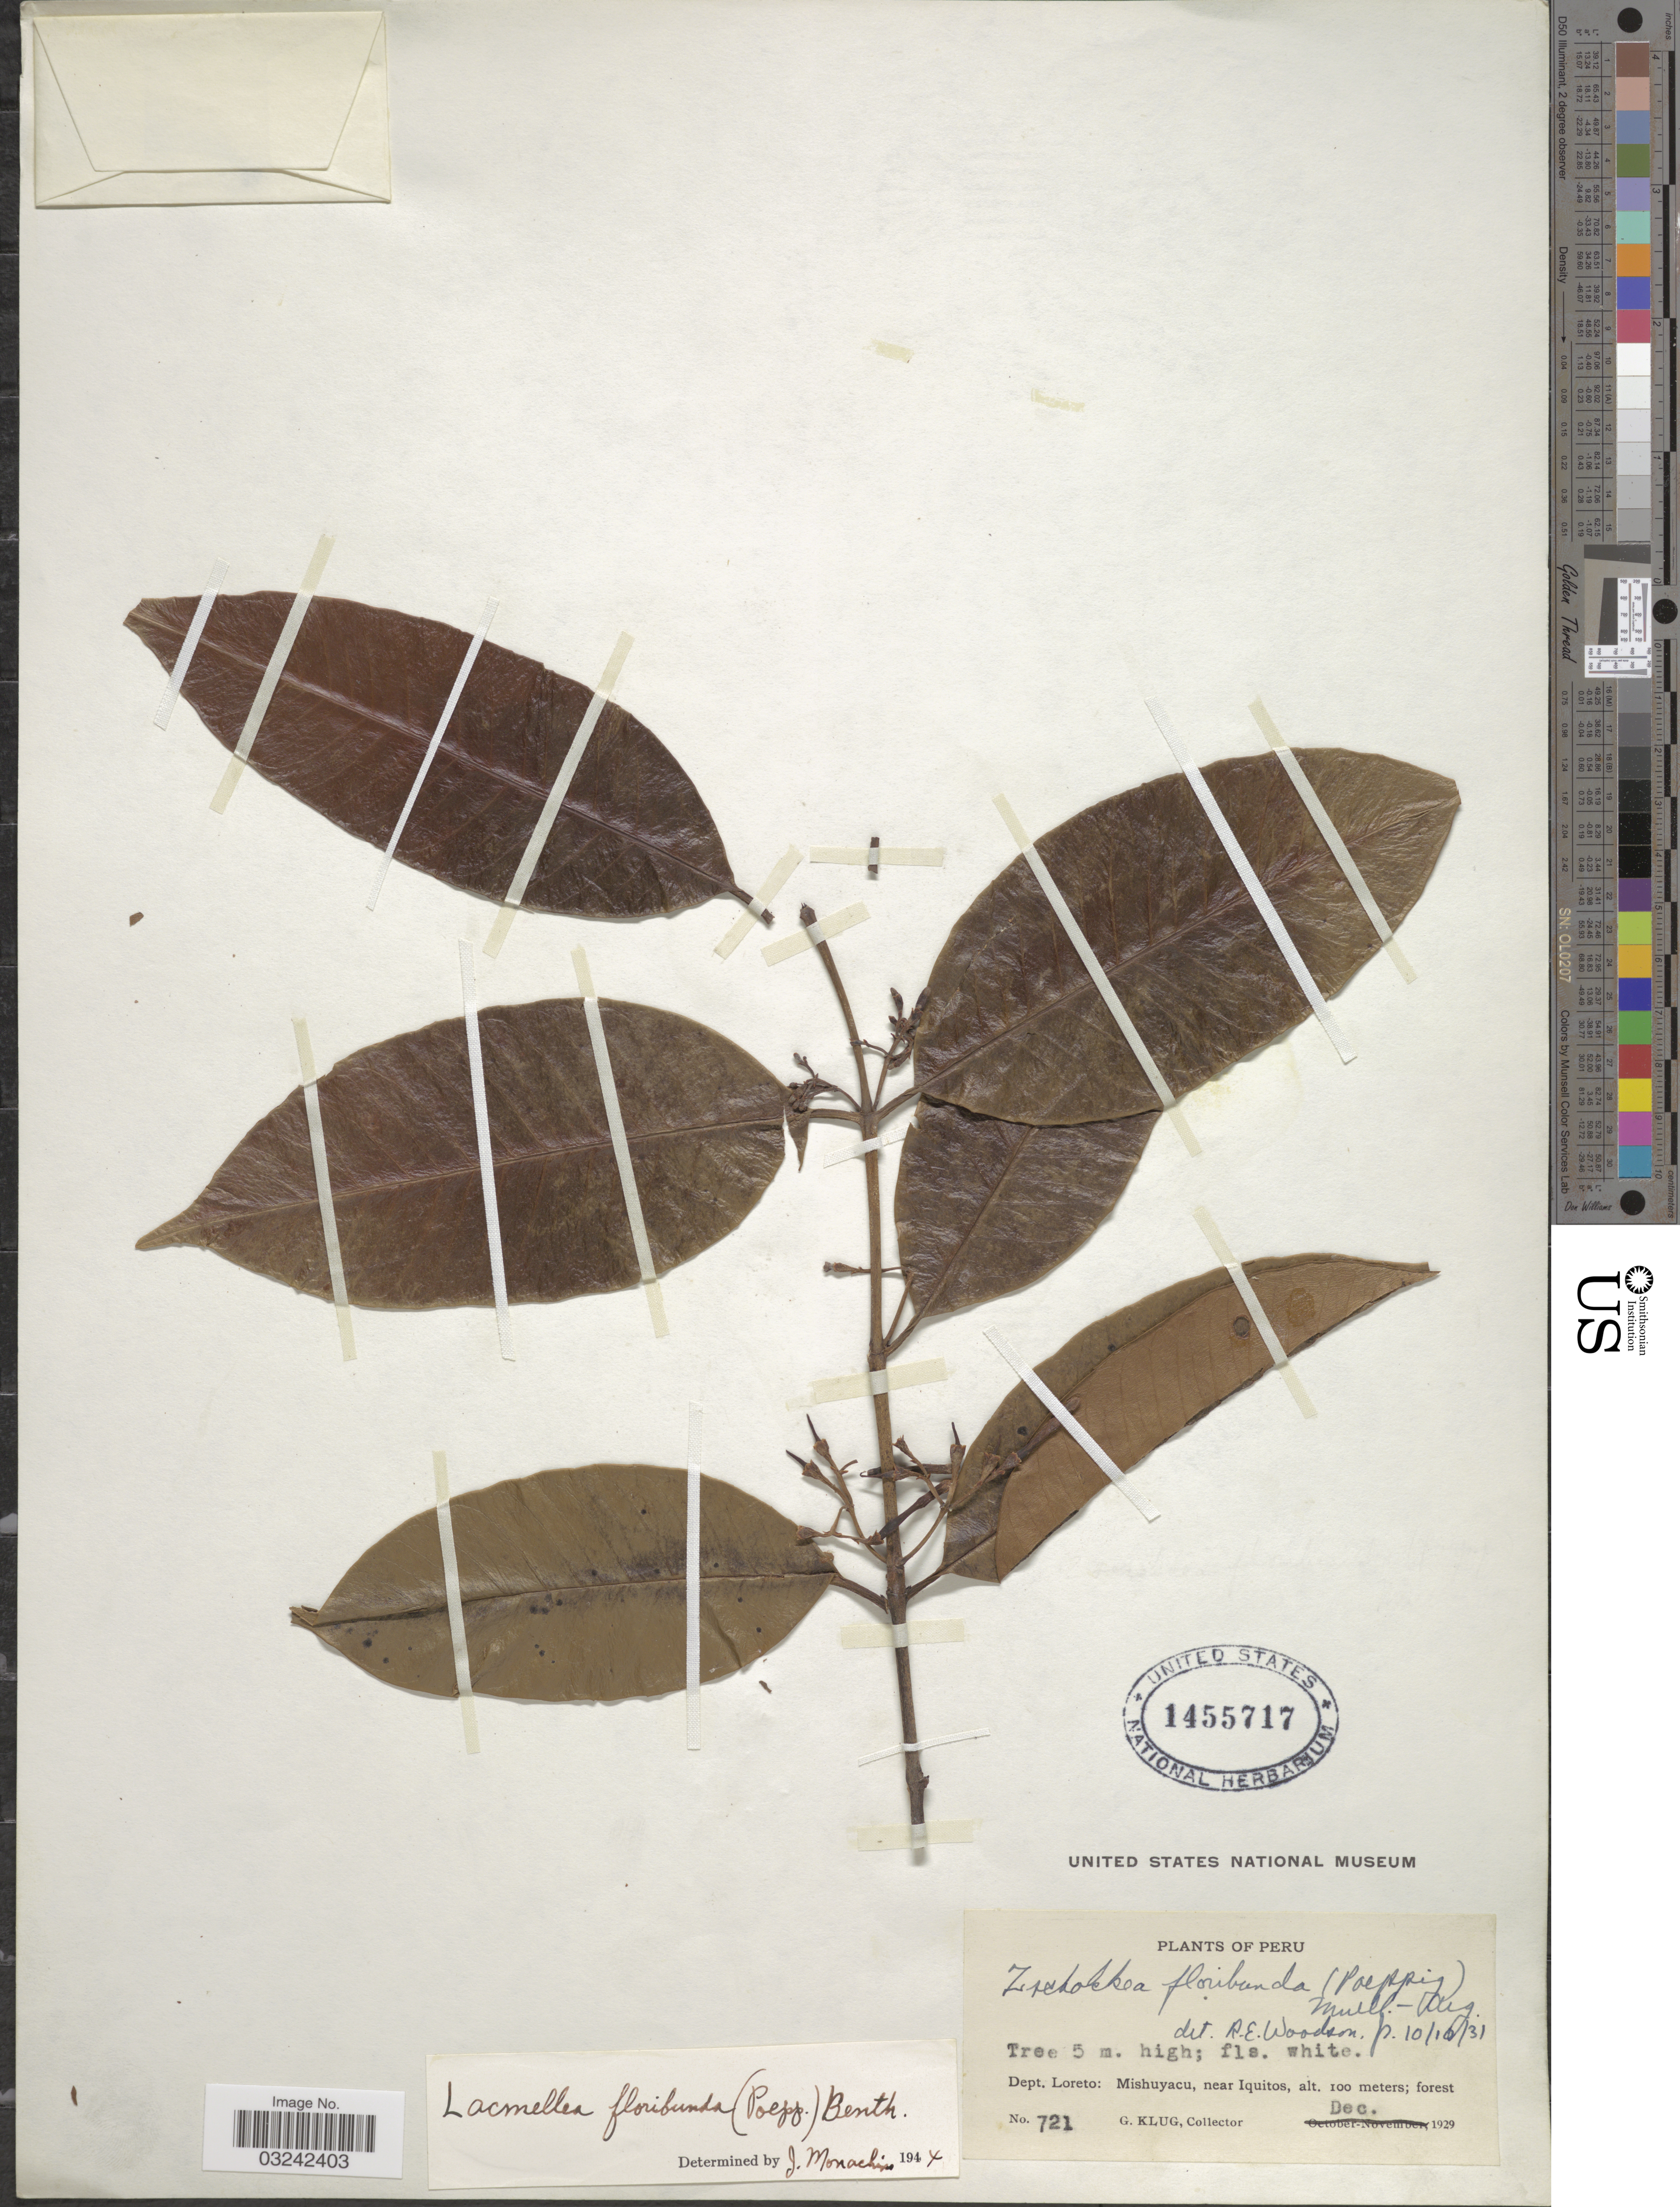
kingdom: Plantae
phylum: Tracheophyta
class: Magnoliopsida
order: Gentianales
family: Apocynaceae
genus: Lacmellea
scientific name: Lacmellea floribunda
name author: (Poepp.) Benth. & Hook. f.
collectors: G. Klug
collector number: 721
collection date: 1929-12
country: Peru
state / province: Loreto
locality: Dept. Loreto: Mishuyacu, near Iquitos.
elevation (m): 100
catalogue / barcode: US 1455717